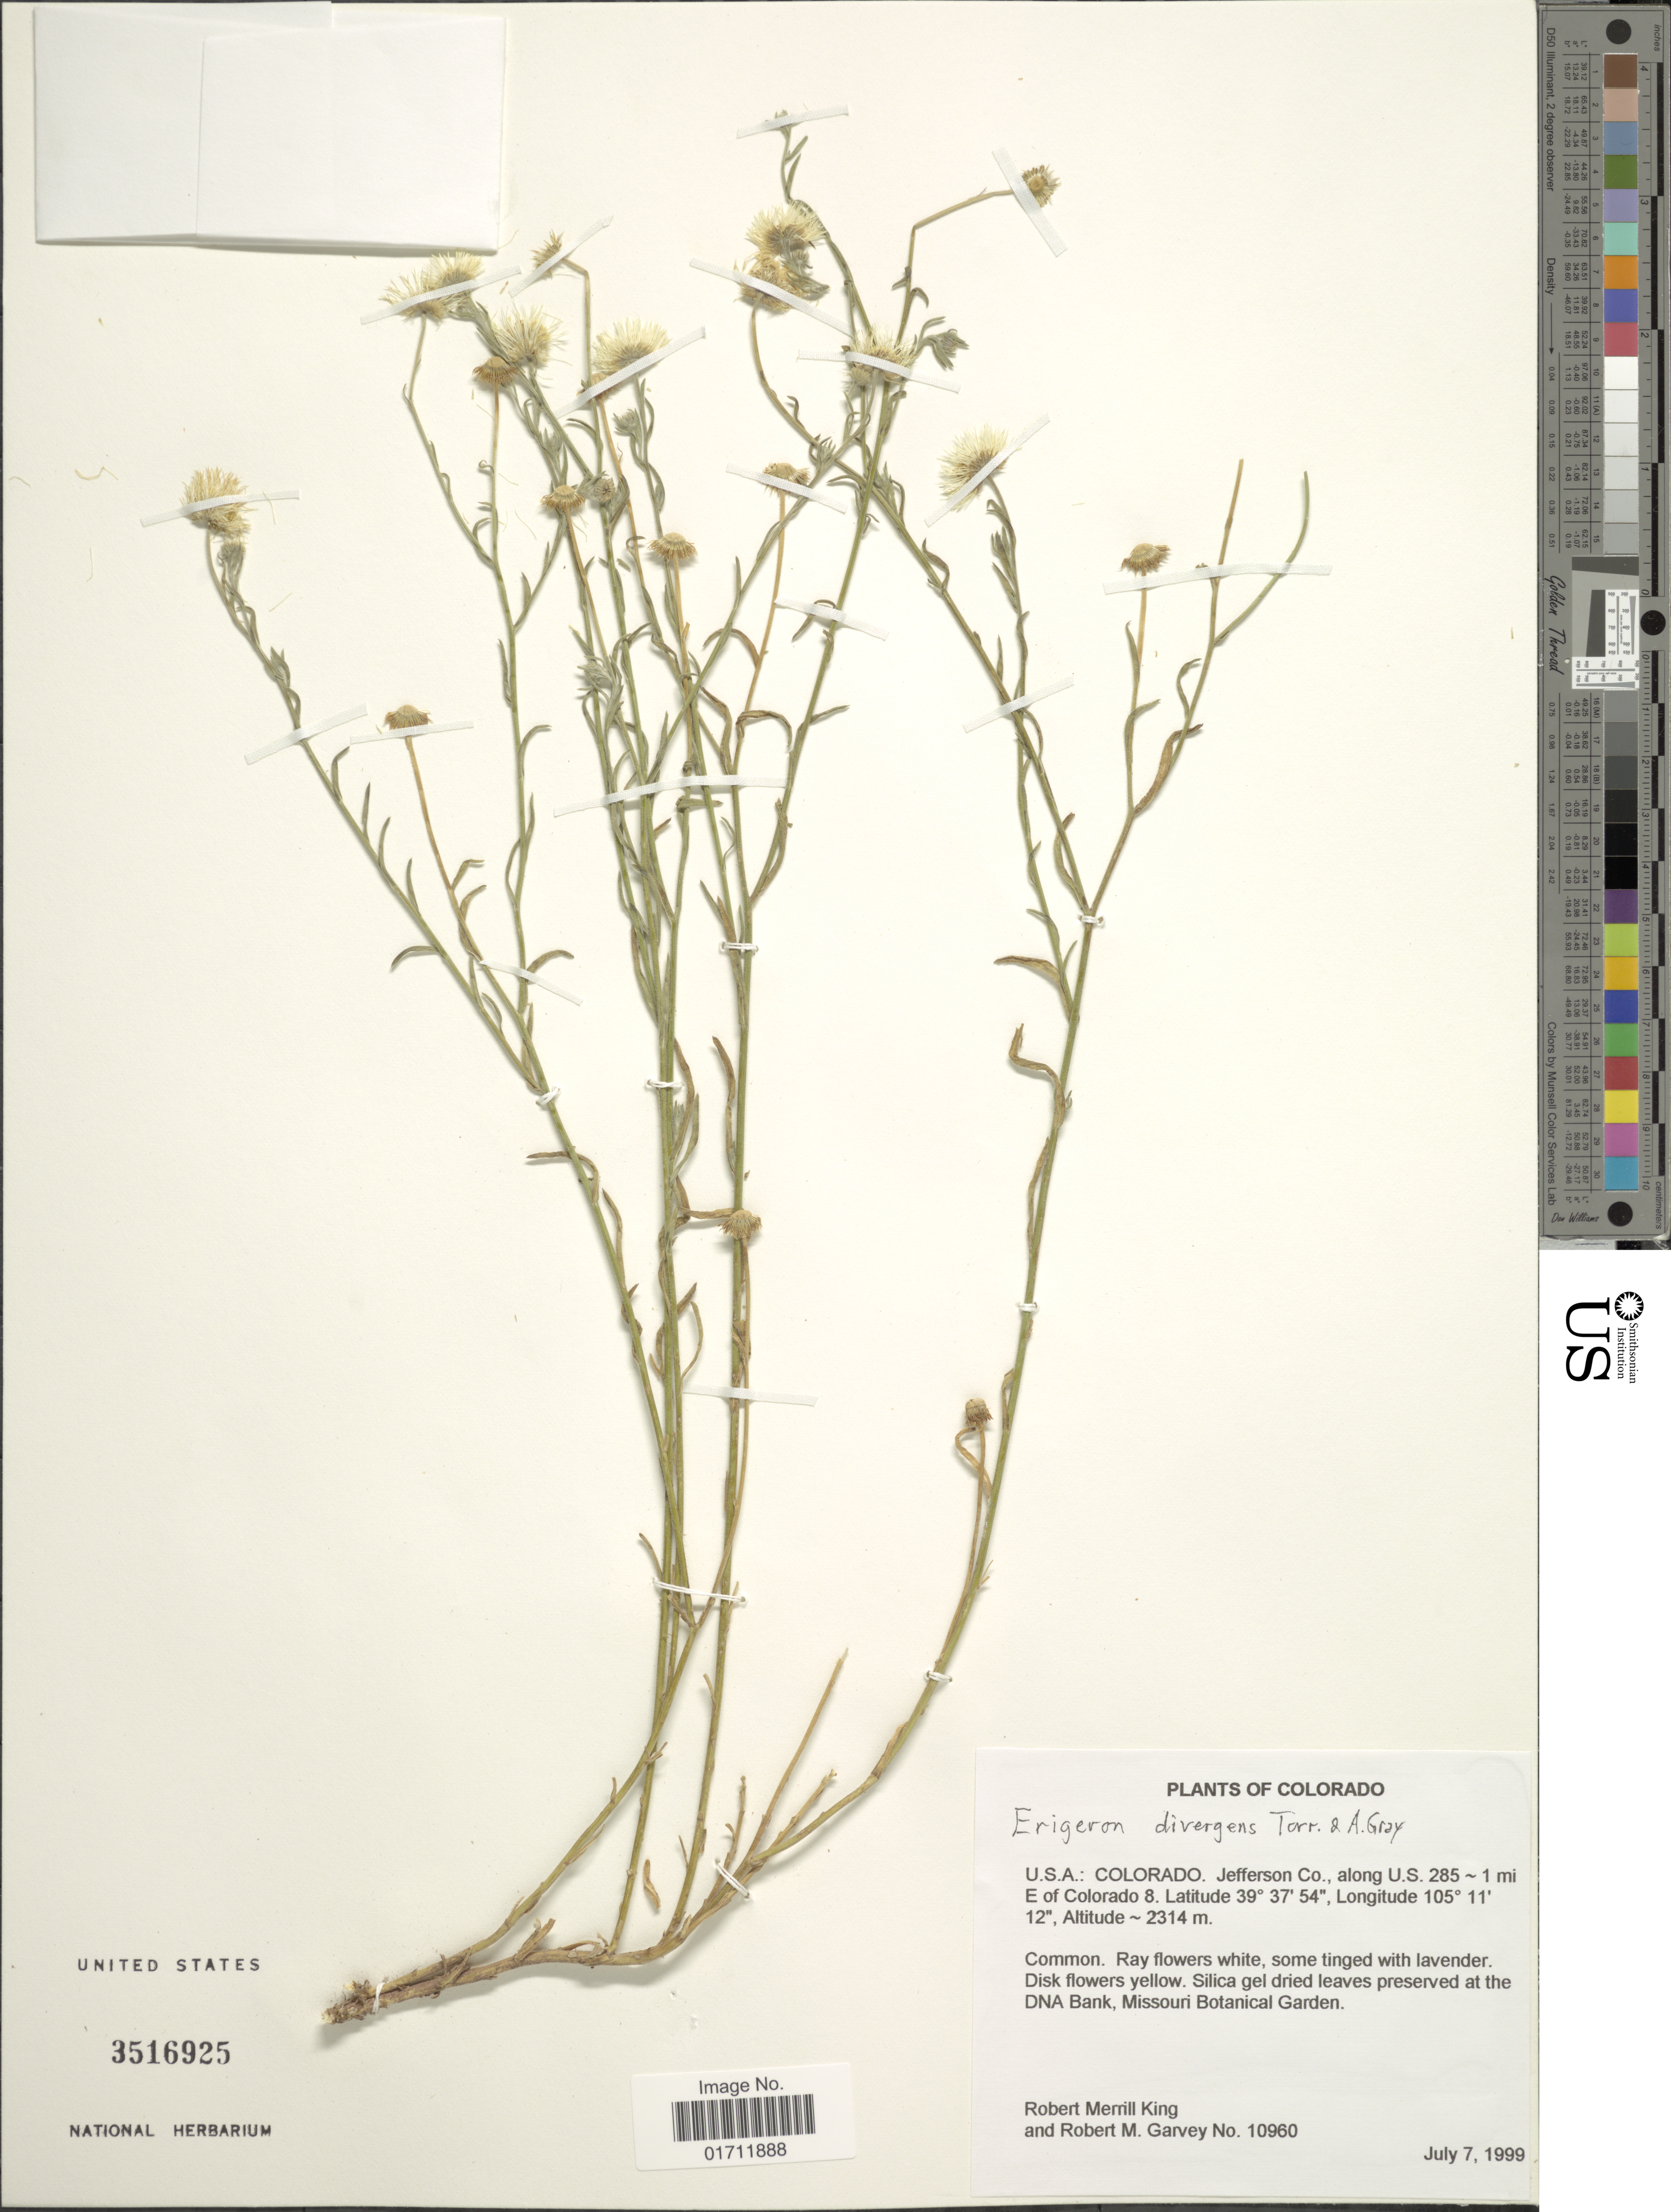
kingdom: Plantae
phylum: Tracheophyta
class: Magnoliopsida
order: Asterales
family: Asteraceae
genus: Erigeron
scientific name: Erigeron divergens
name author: Torr. & A. Gray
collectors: R. M. King & R. Garvey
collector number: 10960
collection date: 1999-07-07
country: United States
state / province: Colorado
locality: Colorado. Jaffesron Co., along U.S. 285 1 mi E of Colorado 8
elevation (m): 2314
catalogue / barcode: US 3516925